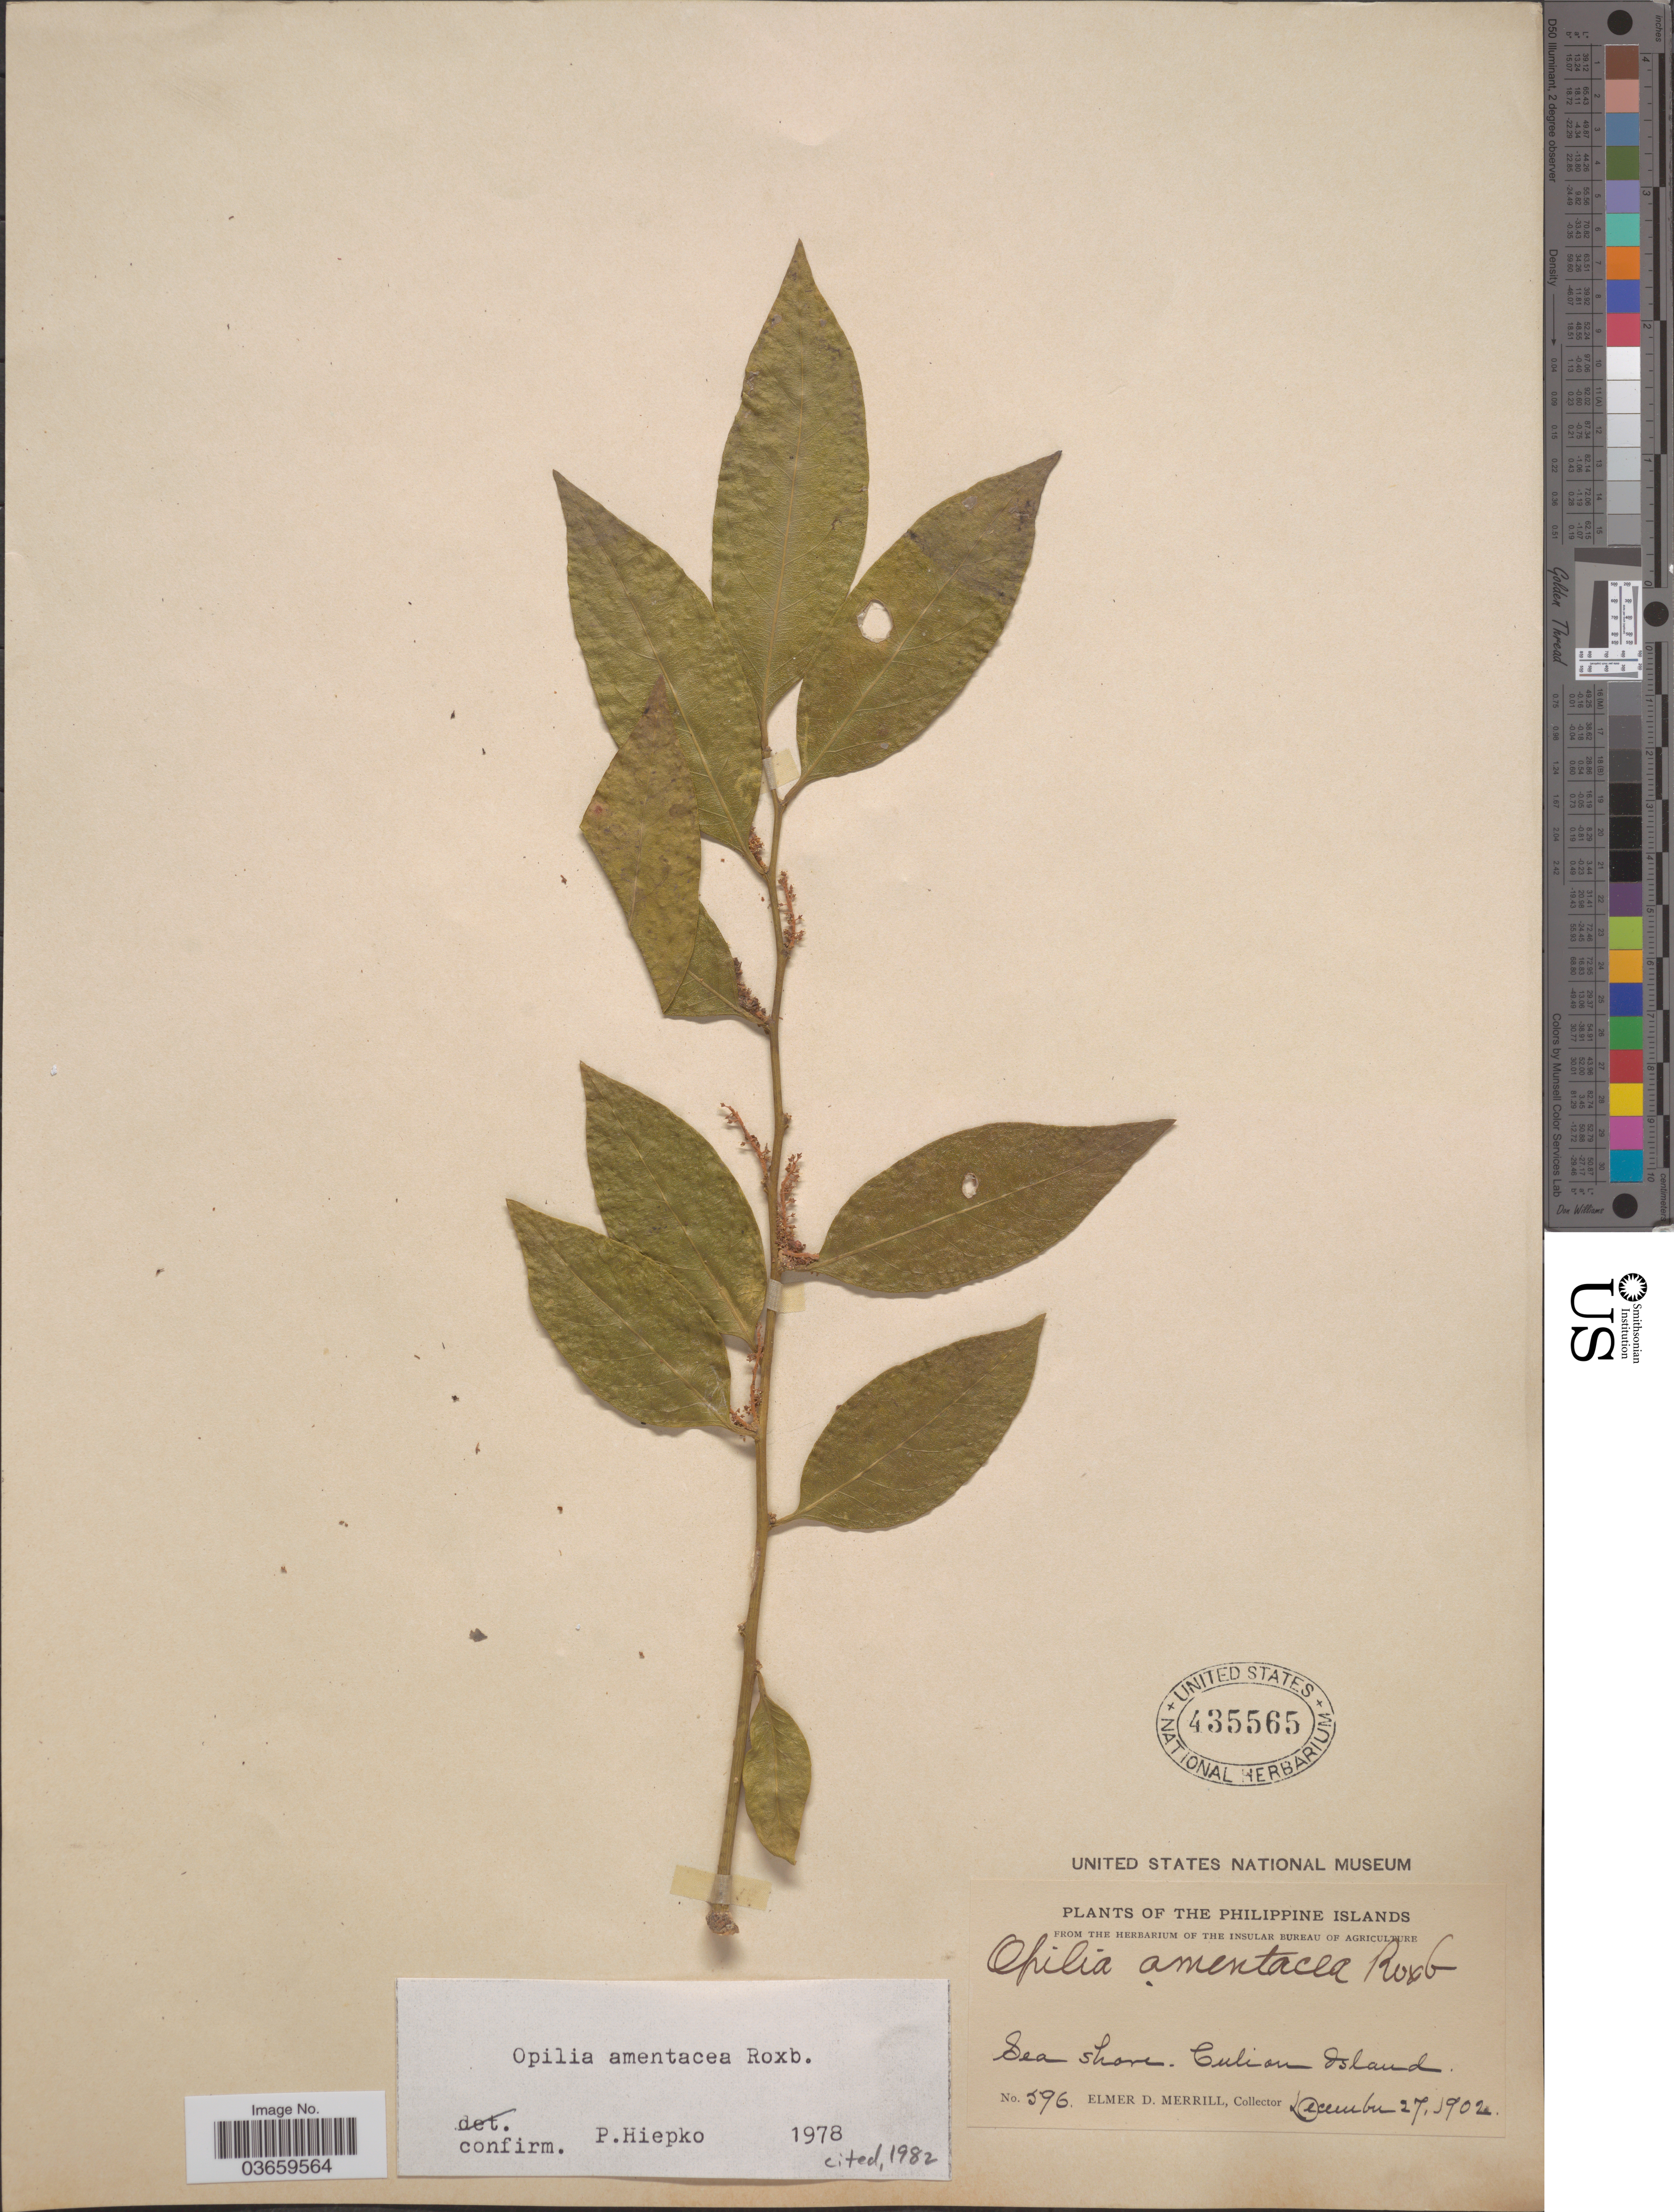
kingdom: Plantae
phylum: Tracheophyta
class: Magnoliopsida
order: Santalales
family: Opiliaceae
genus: Opilia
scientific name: Opilia amentacea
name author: Roxb.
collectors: E. D. Merrill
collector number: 596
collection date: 1902-12-27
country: Philippines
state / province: Mimaropa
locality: Sea shore. Culion Island.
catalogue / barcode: US 435565